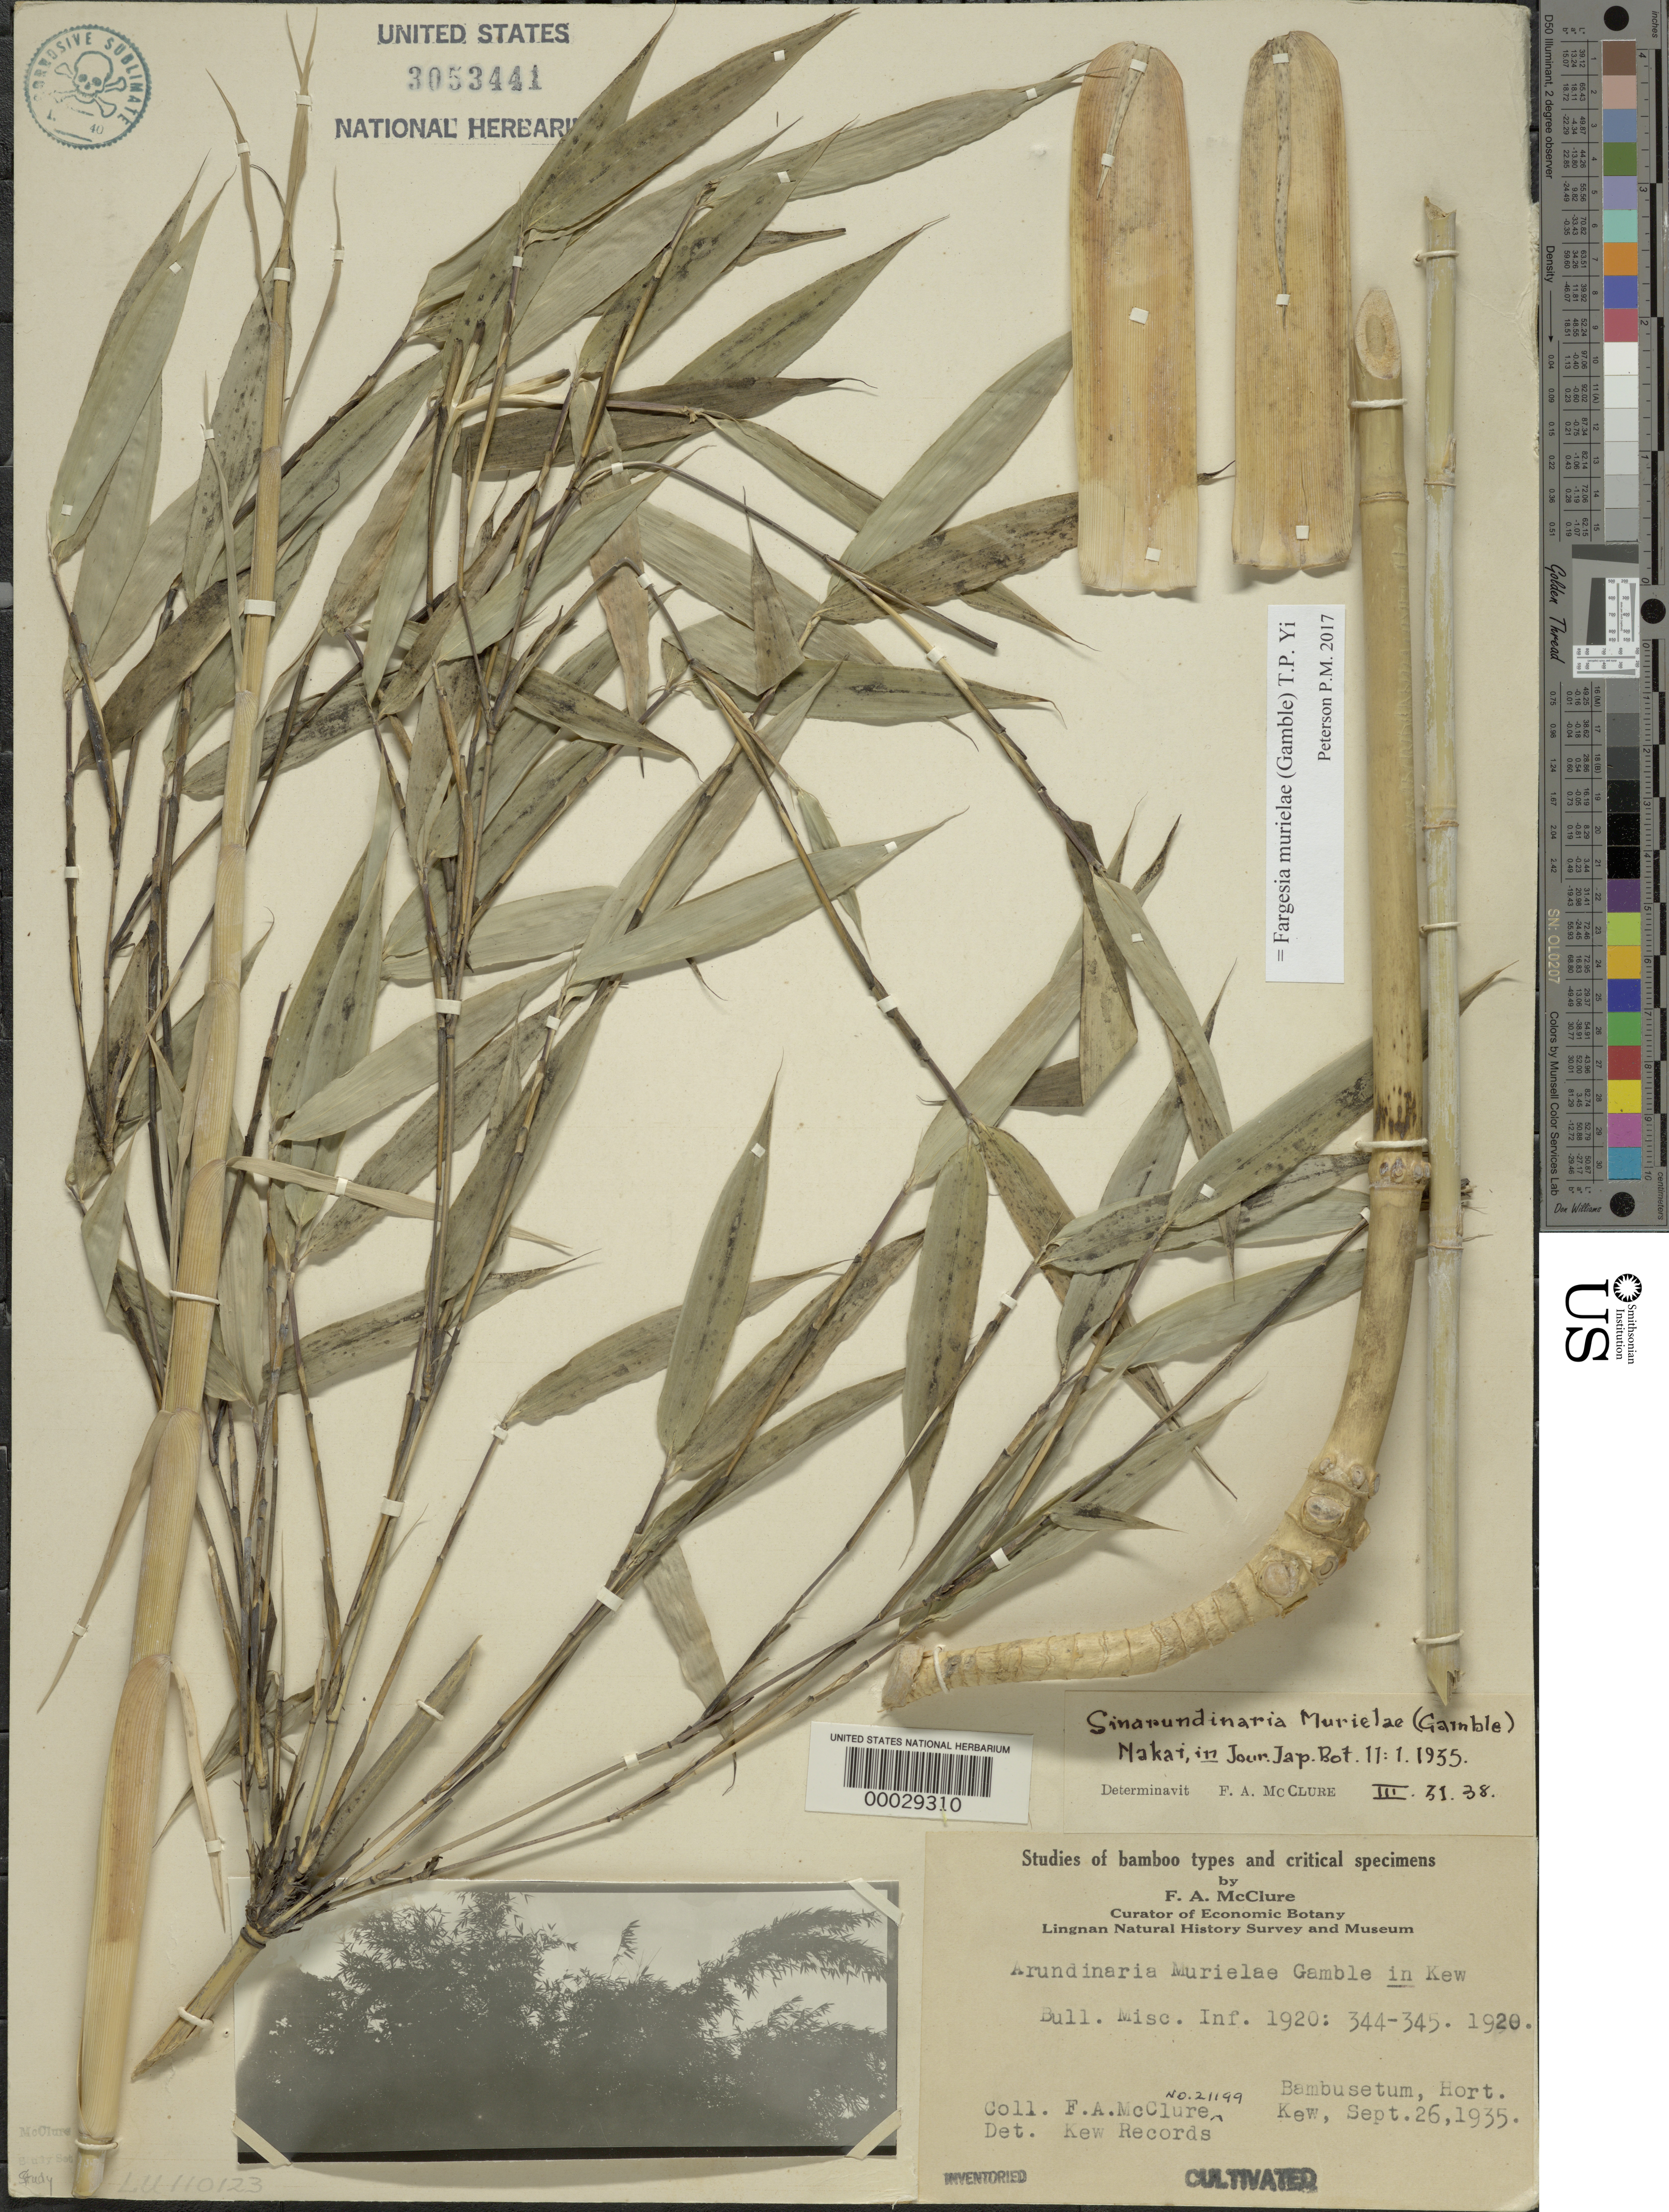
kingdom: Plantae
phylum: Tracheophyta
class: Liliopsida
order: Poales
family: Poaceae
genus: Fargesia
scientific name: Fargesia murielae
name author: (Gamble) T.P. Yi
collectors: F. A. McClure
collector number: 21199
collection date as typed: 26 Sep 1935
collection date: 1935-09-26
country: United Kingdom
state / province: England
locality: Bambusetum, kew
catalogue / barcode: US 3053441